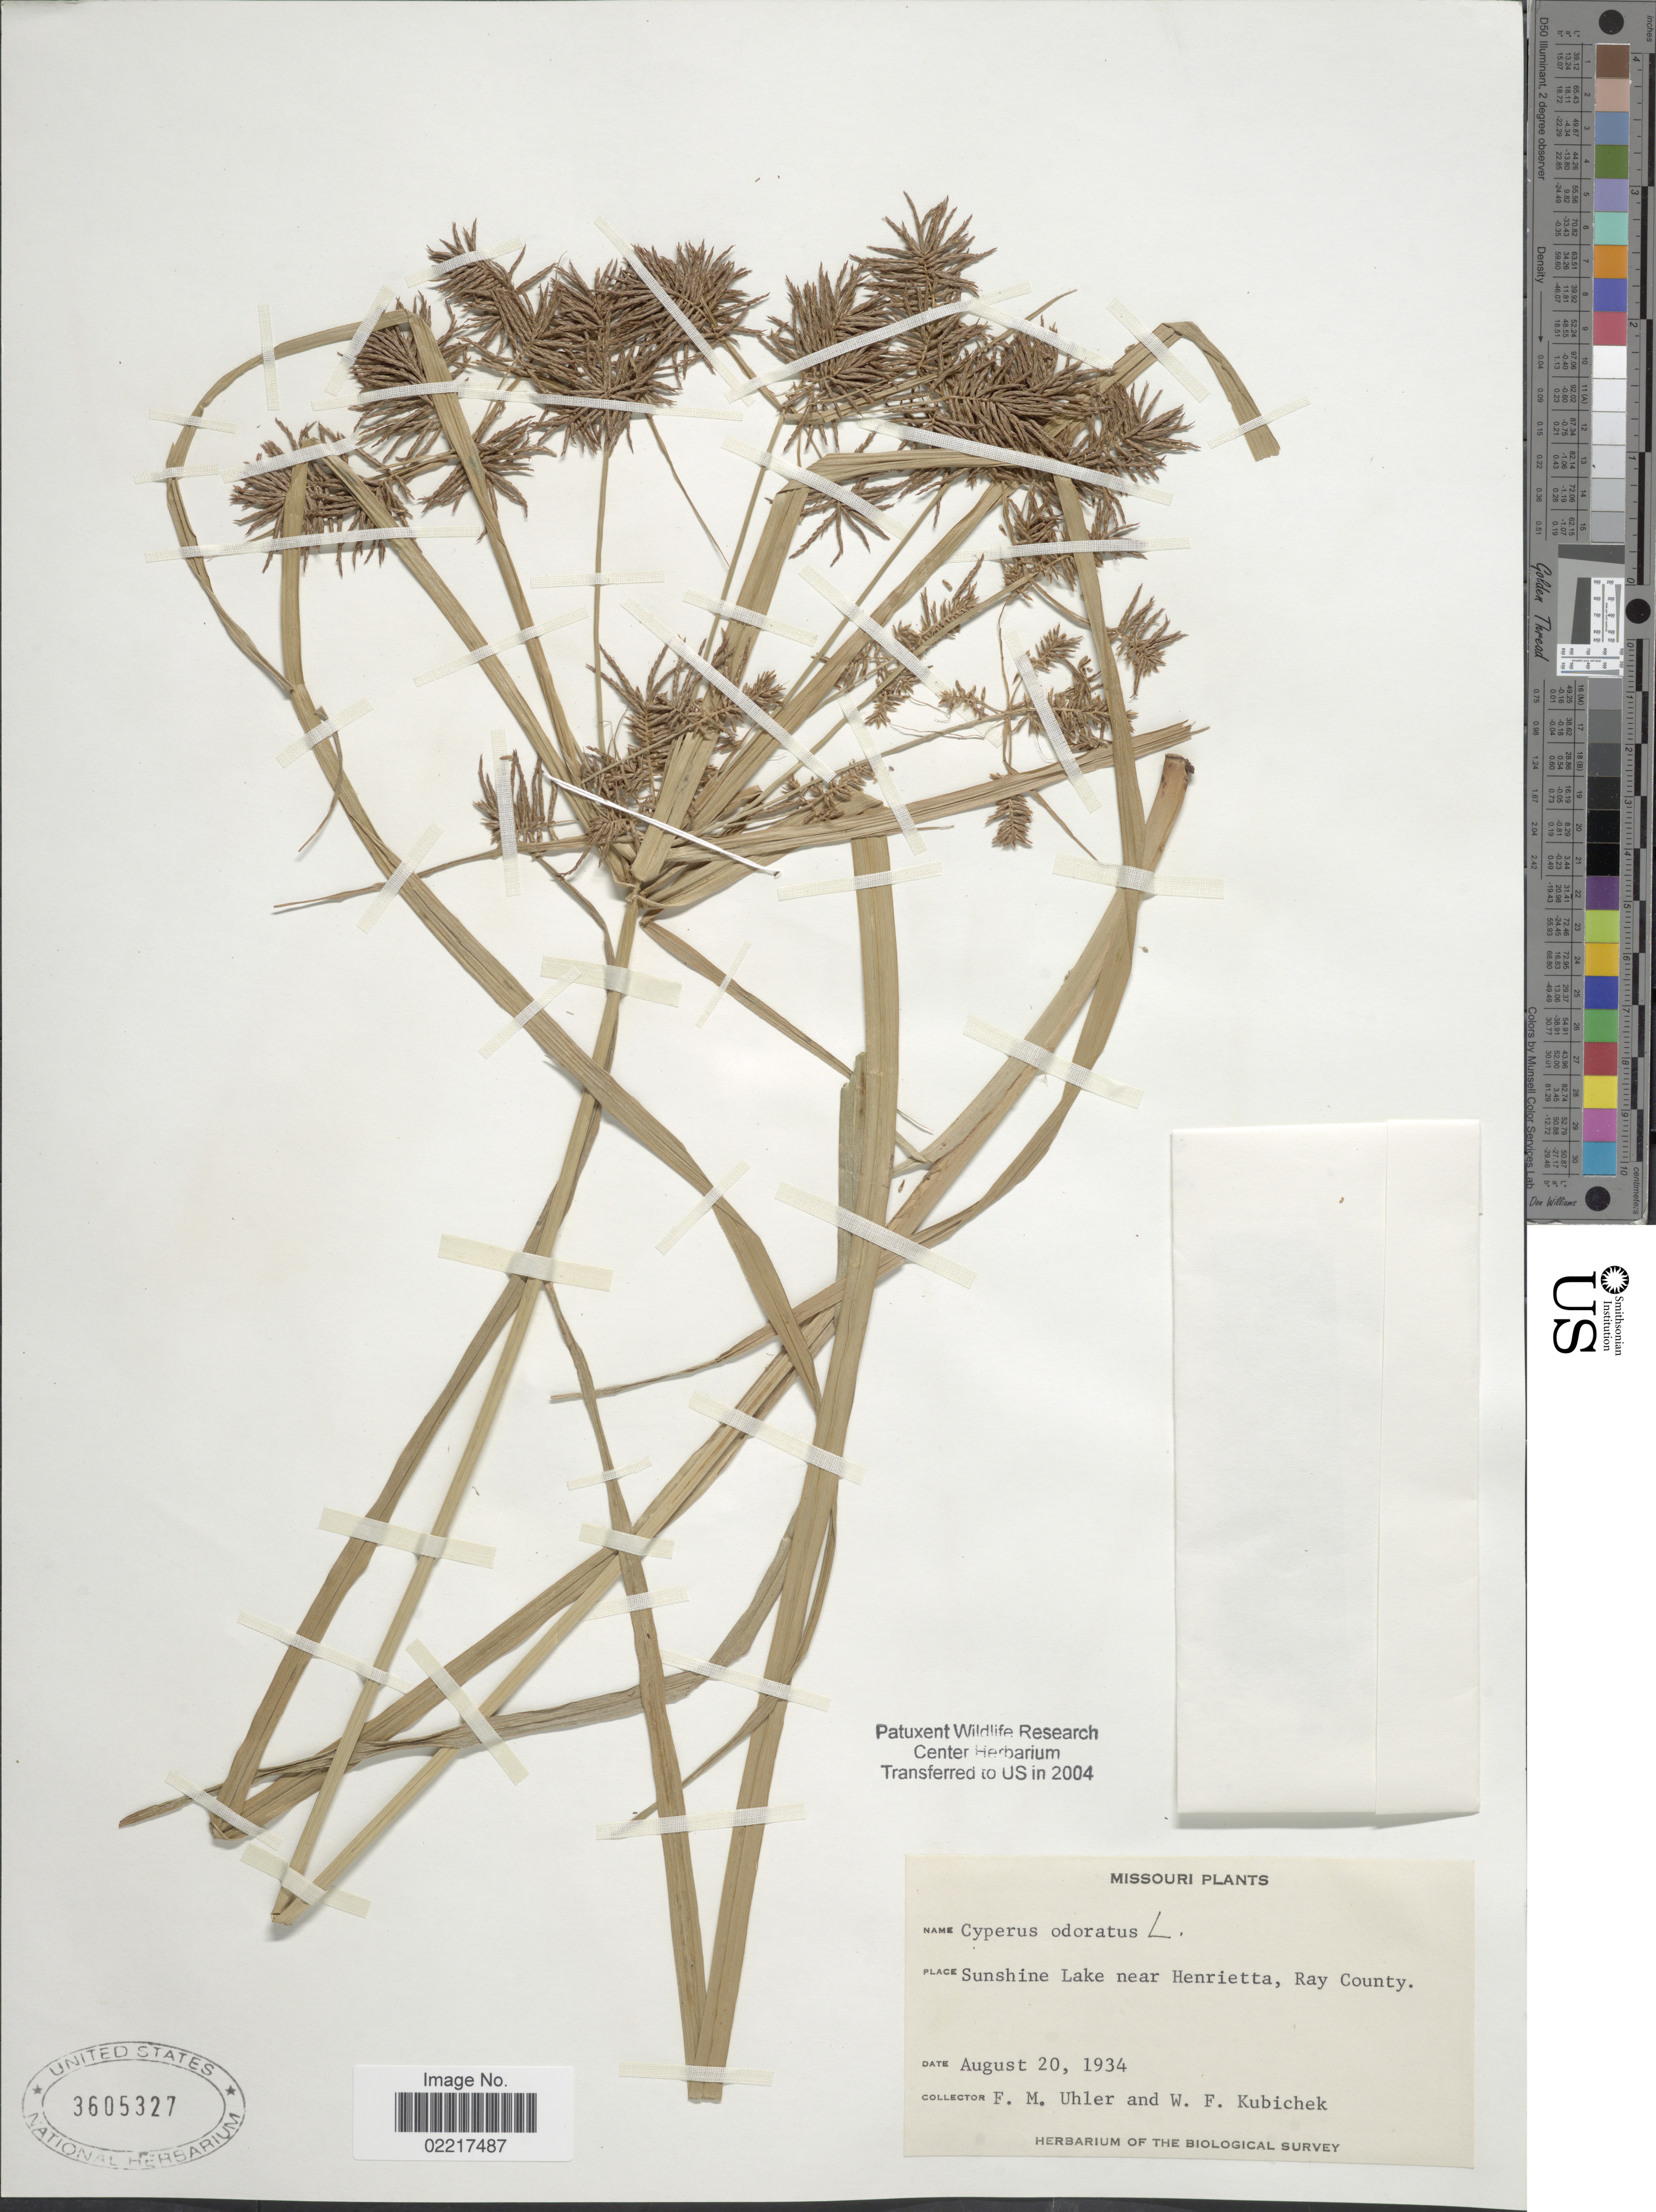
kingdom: Plantae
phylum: Tracheophyta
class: Liliopsida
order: Poales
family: Cyperaceae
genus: Cyperus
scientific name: Cyperus odoratus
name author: L.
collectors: F. M. Uhler & W. Kubichek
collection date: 1934-08-20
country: United States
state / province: Missouri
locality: Sunshine Lake near Henrietta, Ray County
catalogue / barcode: US 3605327